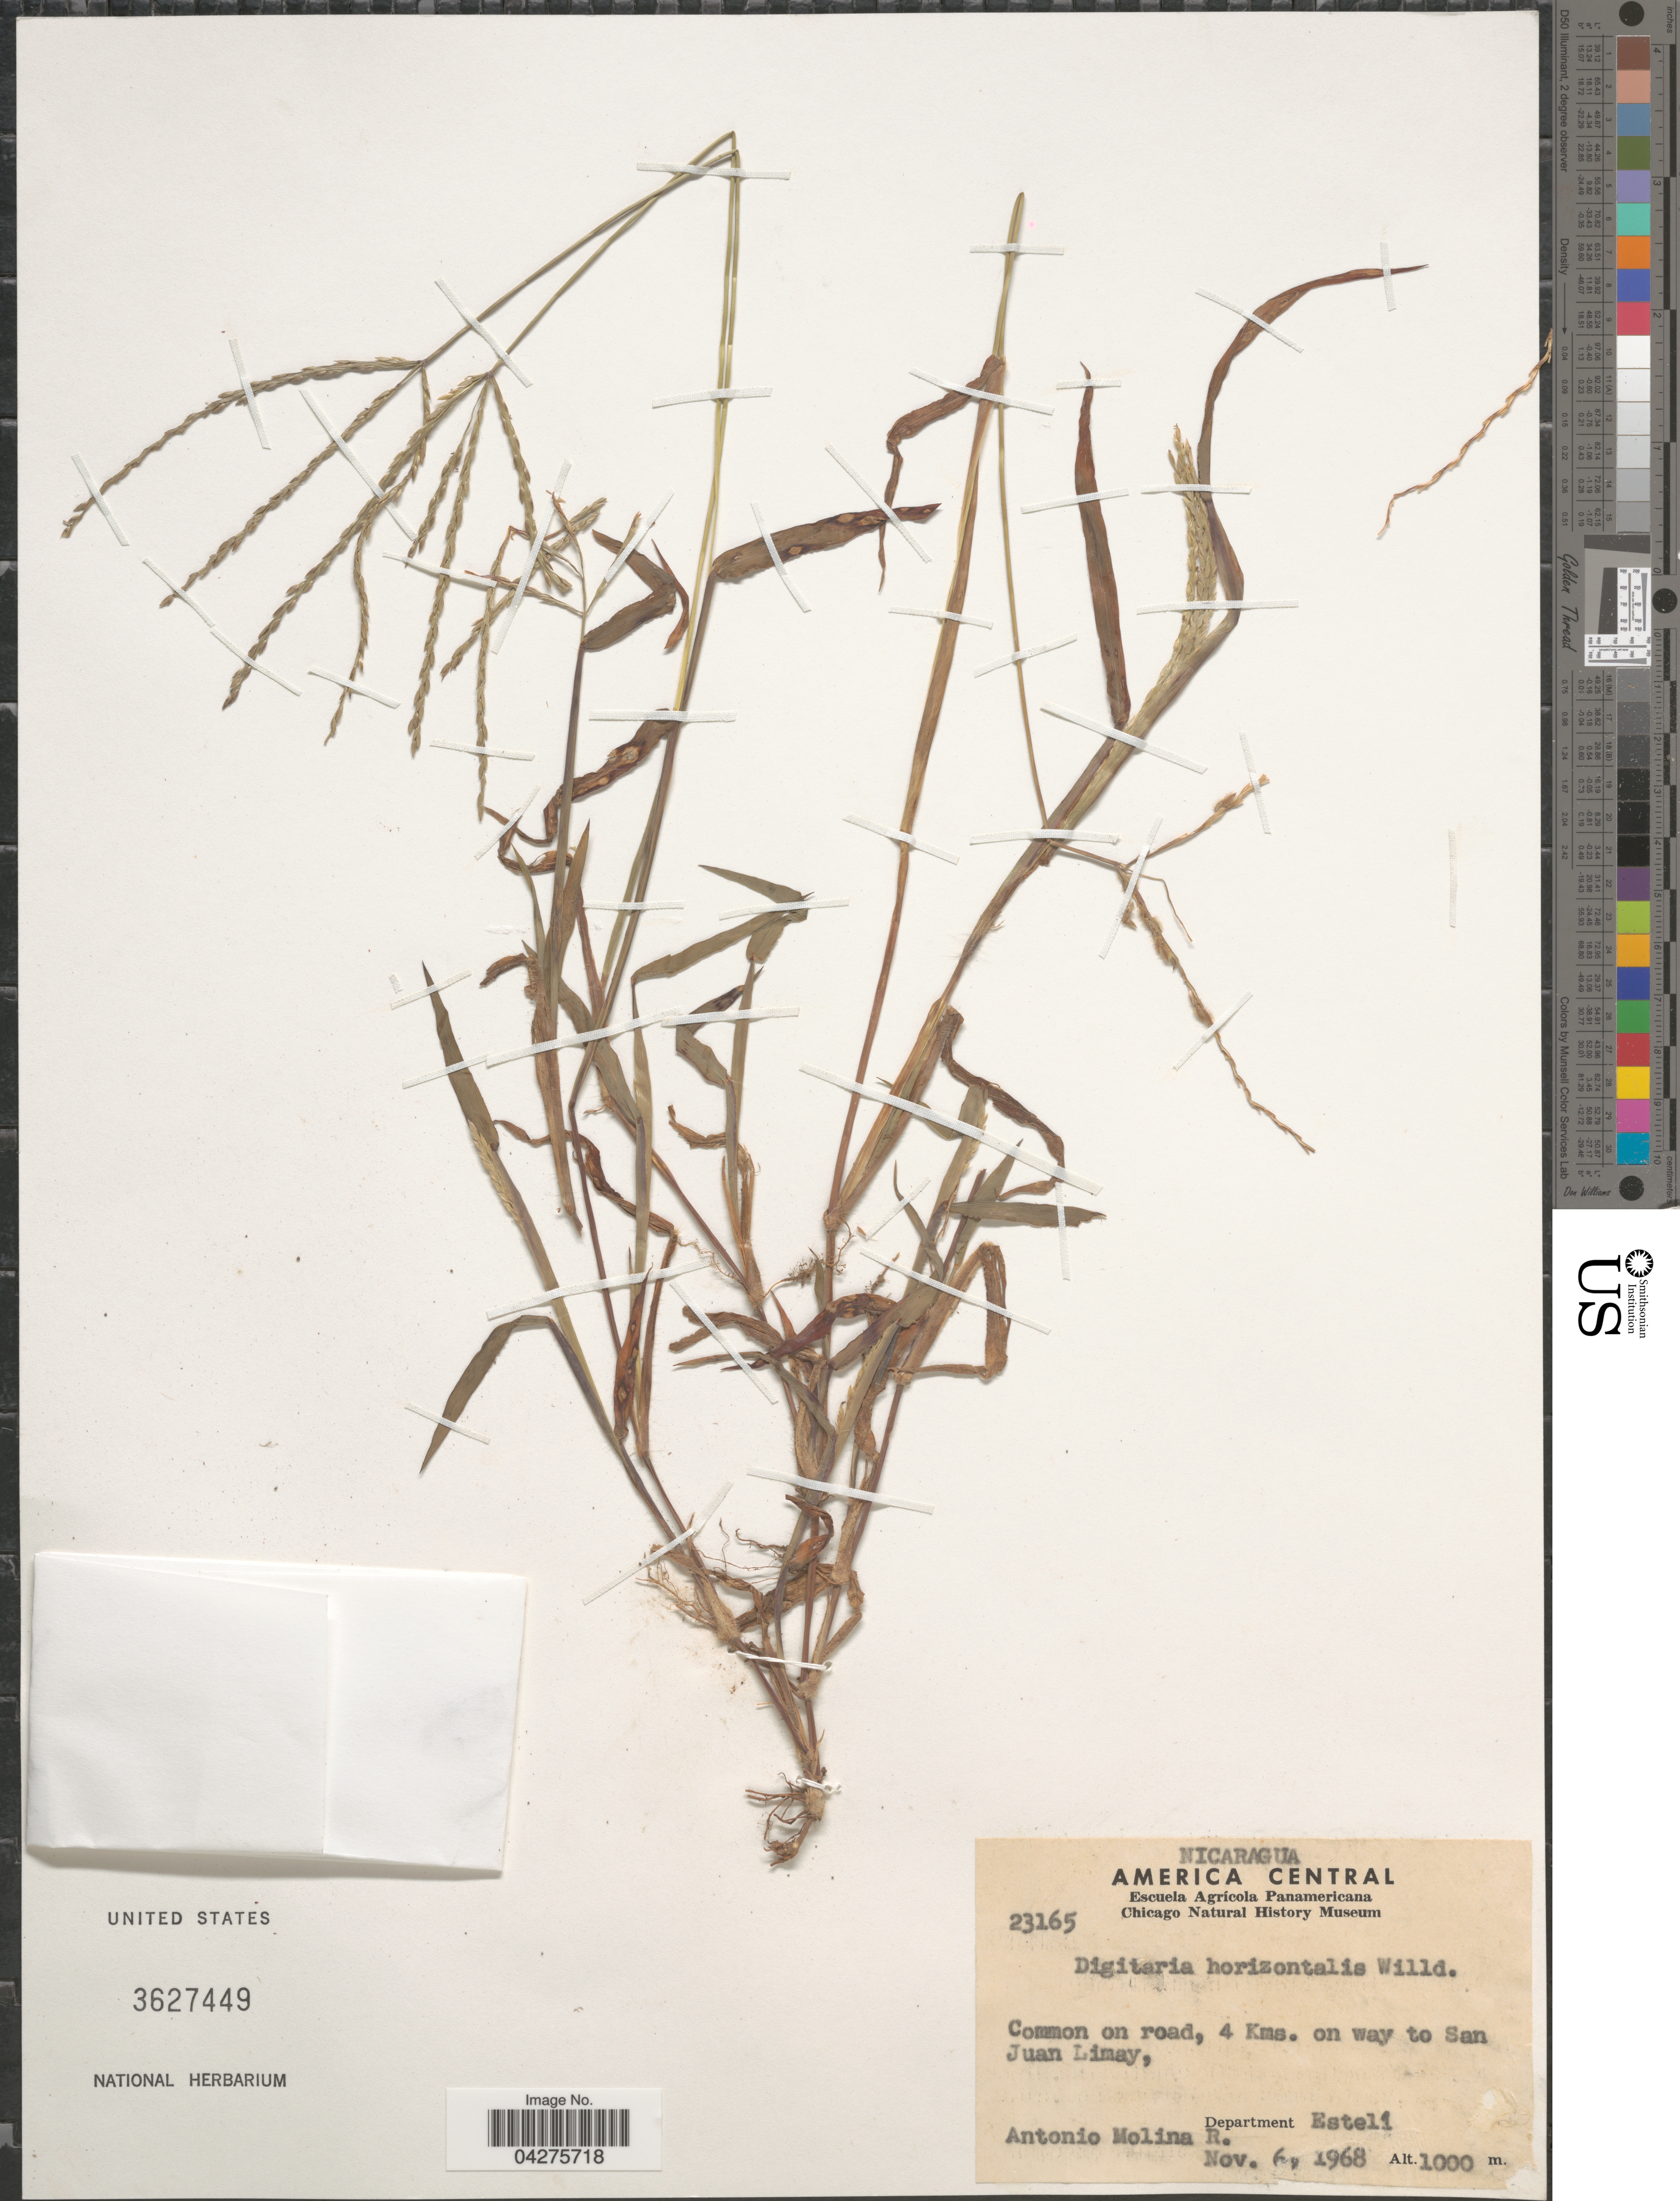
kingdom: Plantae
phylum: Tracheophyta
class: Liliopsida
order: Poales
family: Poaceae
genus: Digitaria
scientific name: Digitaria horizontalis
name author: Willd.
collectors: A. Molina R.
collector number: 23165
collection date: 1968-11-06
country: Nicaragua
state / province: Esteli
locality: On road, 4 Kms. on way to San Juan Limay, Department Estelí.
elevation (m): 1000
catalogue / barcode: US 3627449